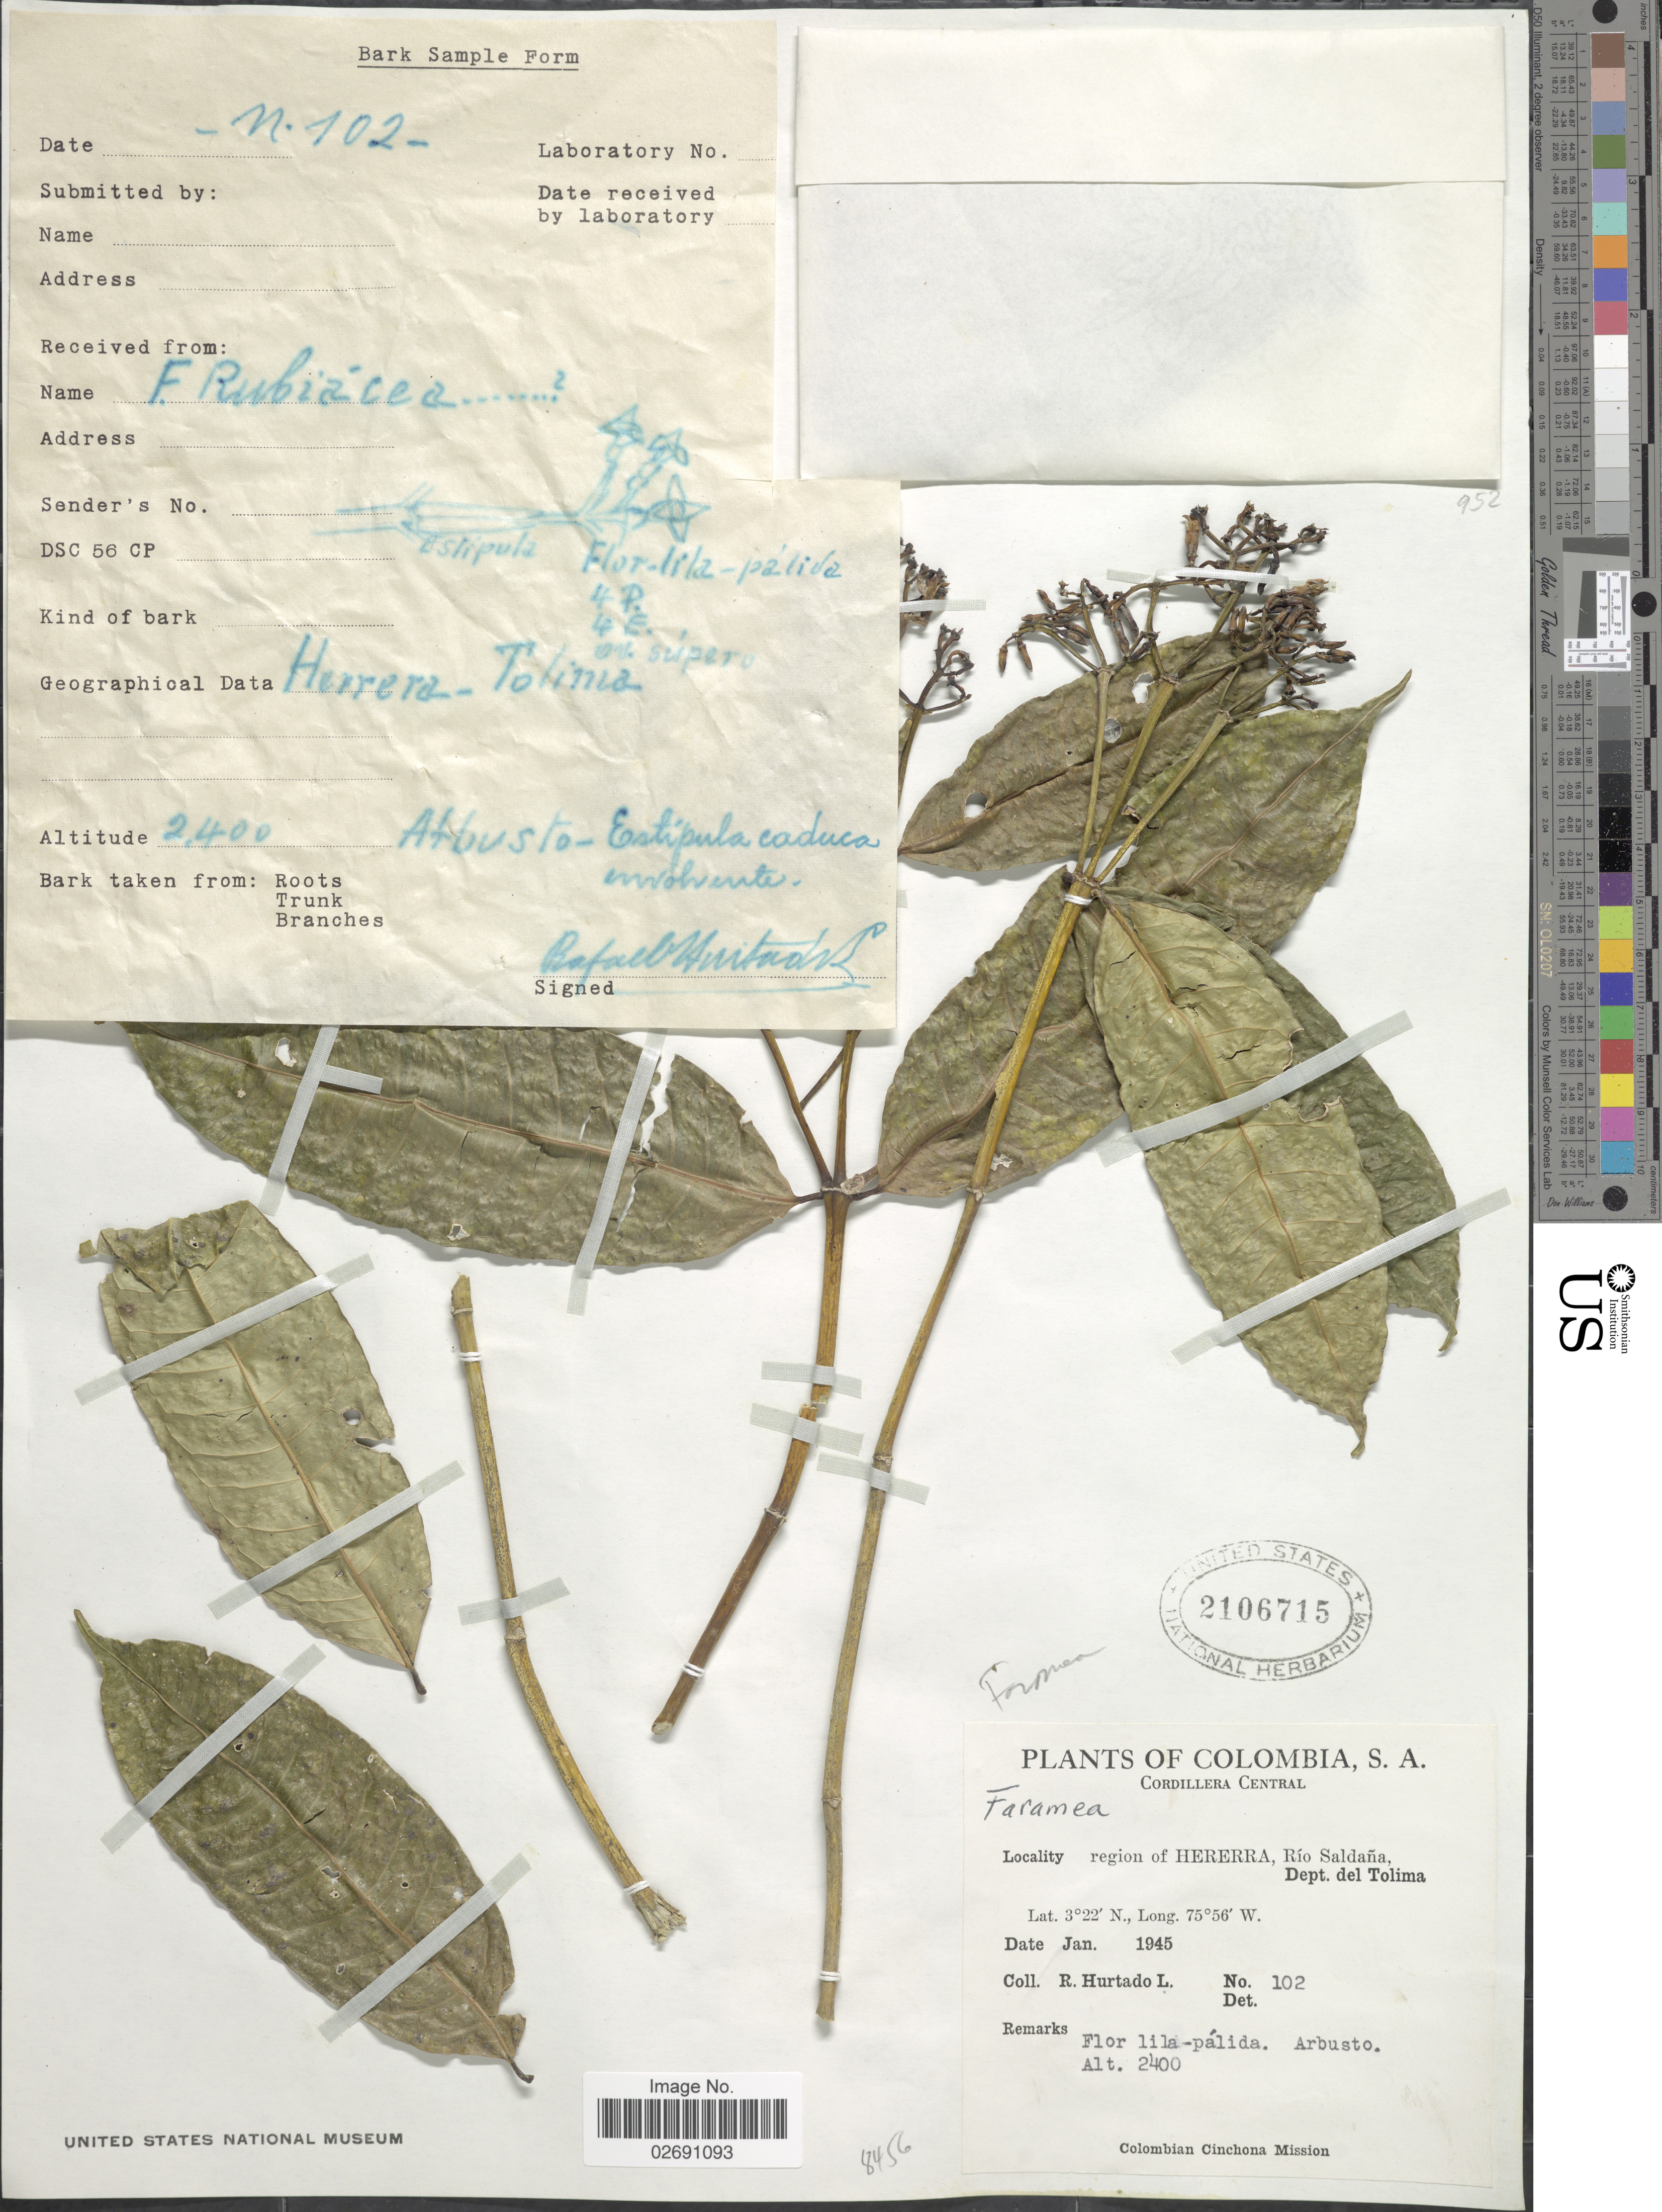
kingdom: Plantae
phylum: Tracheophyta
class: Magnoliopsida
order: Gentianales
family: Rubiaceae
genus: Faramea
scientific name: Faramea sp.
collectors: R. Hurtado L.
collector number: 102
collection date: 1945-01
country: Colombia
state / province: Tolima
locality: Region of Hererra, Rio Saldana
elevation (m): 2400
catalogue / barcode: US 2106715